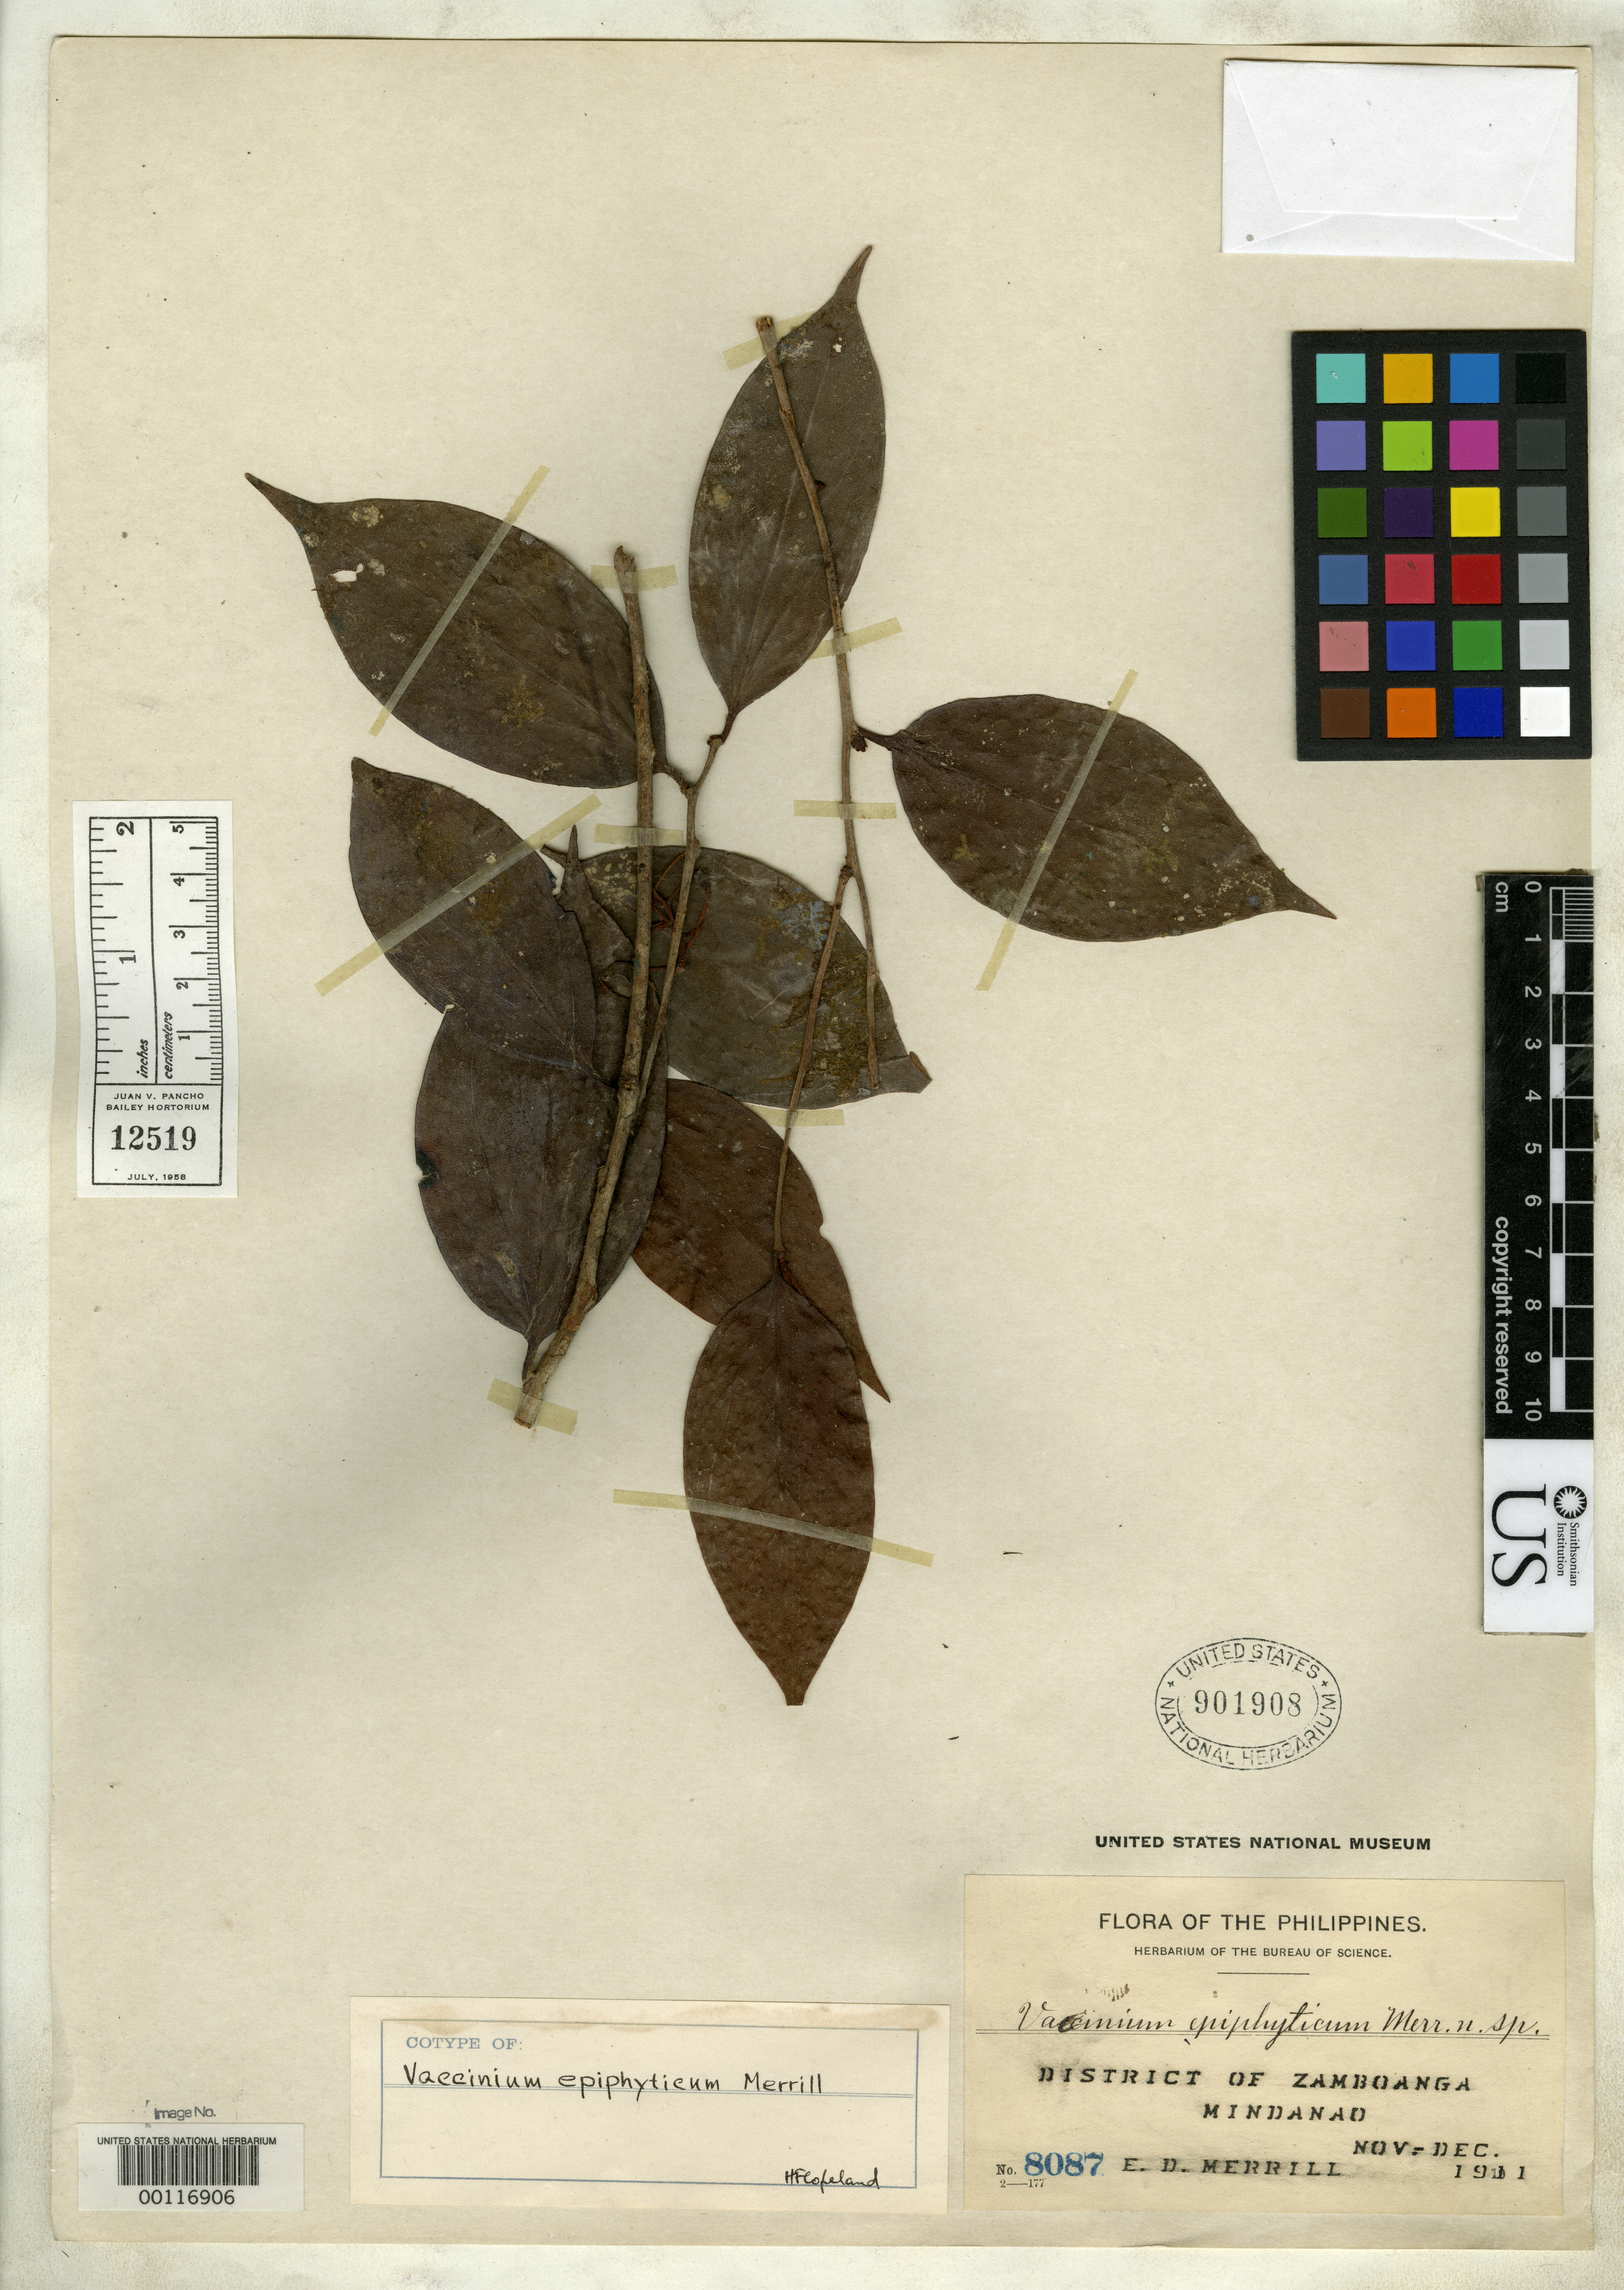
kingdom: Plantae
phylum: Tracheophyta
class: Magnoliopsida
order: Ericales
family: Ericaceae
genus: Vaccinium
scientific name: Vaccinium epiphyticum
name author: Merr.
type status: Isotype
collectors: E. D. Merrill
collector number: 8087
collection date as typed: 30 Nov 1911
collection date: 1911-11-30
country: Philippines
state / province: Zamboanga Peninsula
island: Mindanao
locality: Sax River Mountains, back of San Ramon.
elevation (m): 900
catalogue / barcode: US 901908